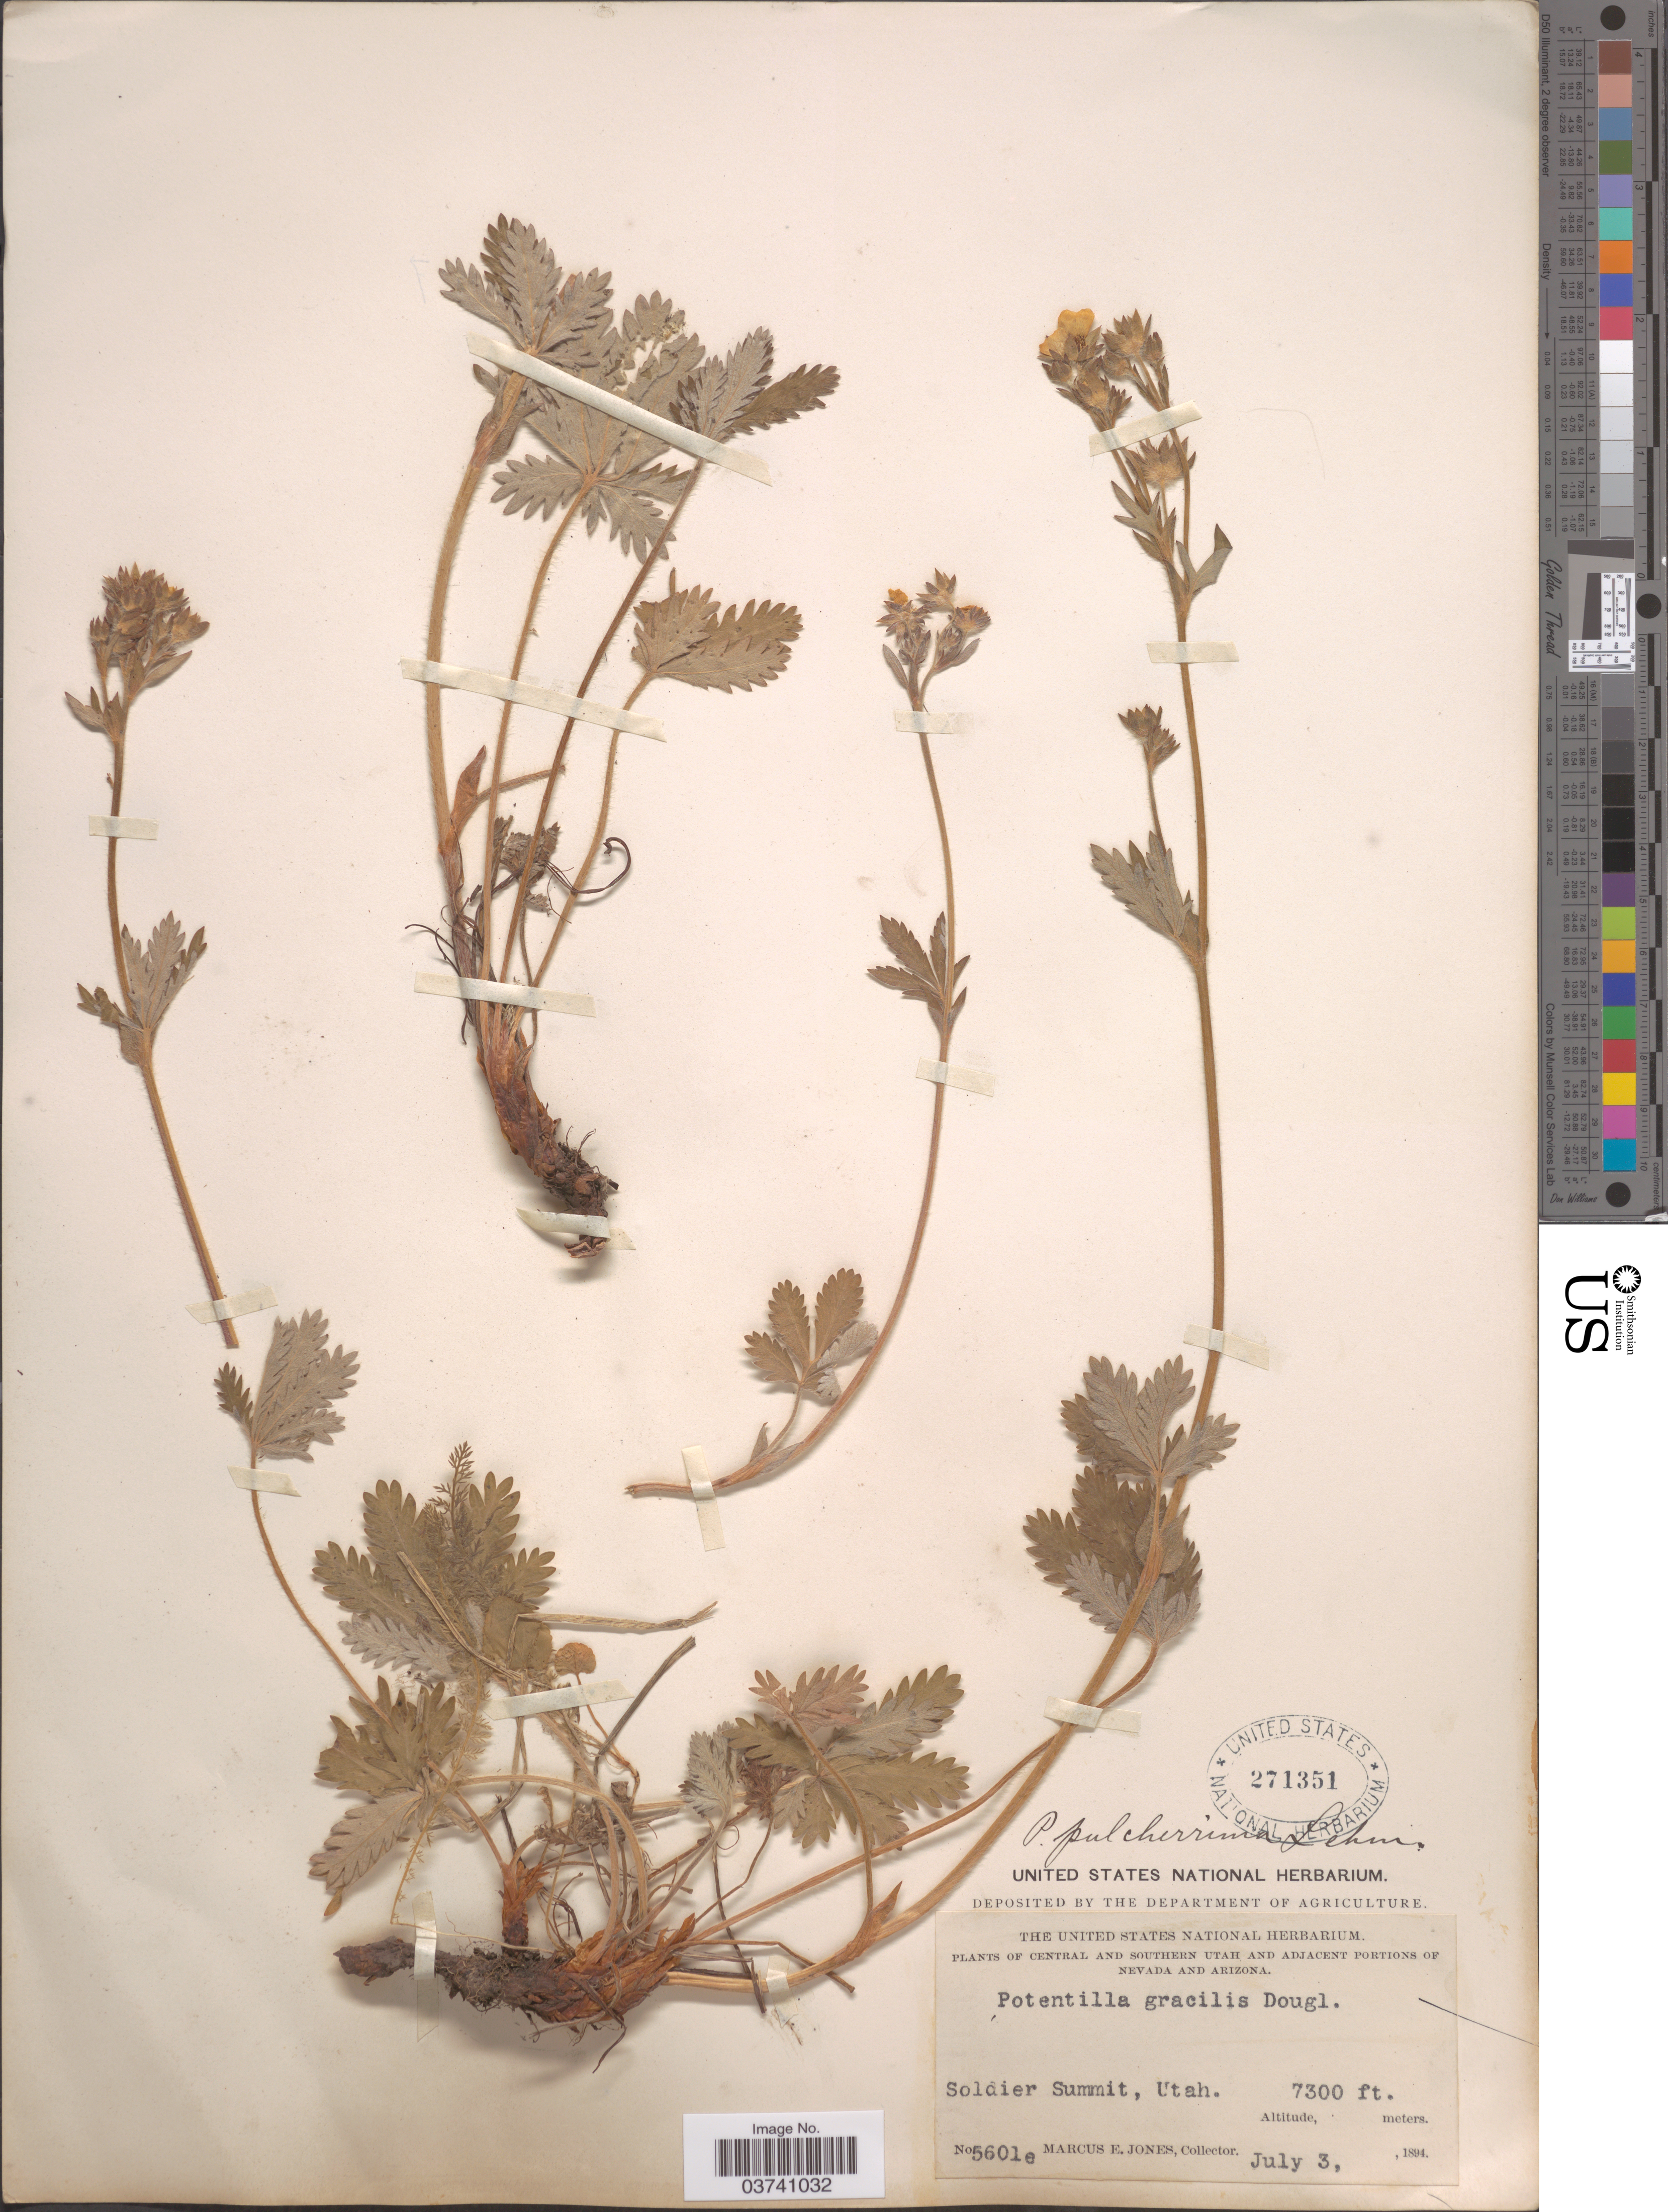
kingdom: Plantae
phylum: Tracheophyta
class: Magnoliopsida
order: Rosales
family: Rosaceae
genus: Potentilla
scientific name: Potentilla pulcherrima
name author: Lehm.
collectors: M. E. Jones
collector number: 5601e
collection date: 1894-07-03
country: United States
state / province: Utah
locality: Central and Southern Utah. Soldier Summit.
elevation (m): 2225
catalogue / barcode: US 271351